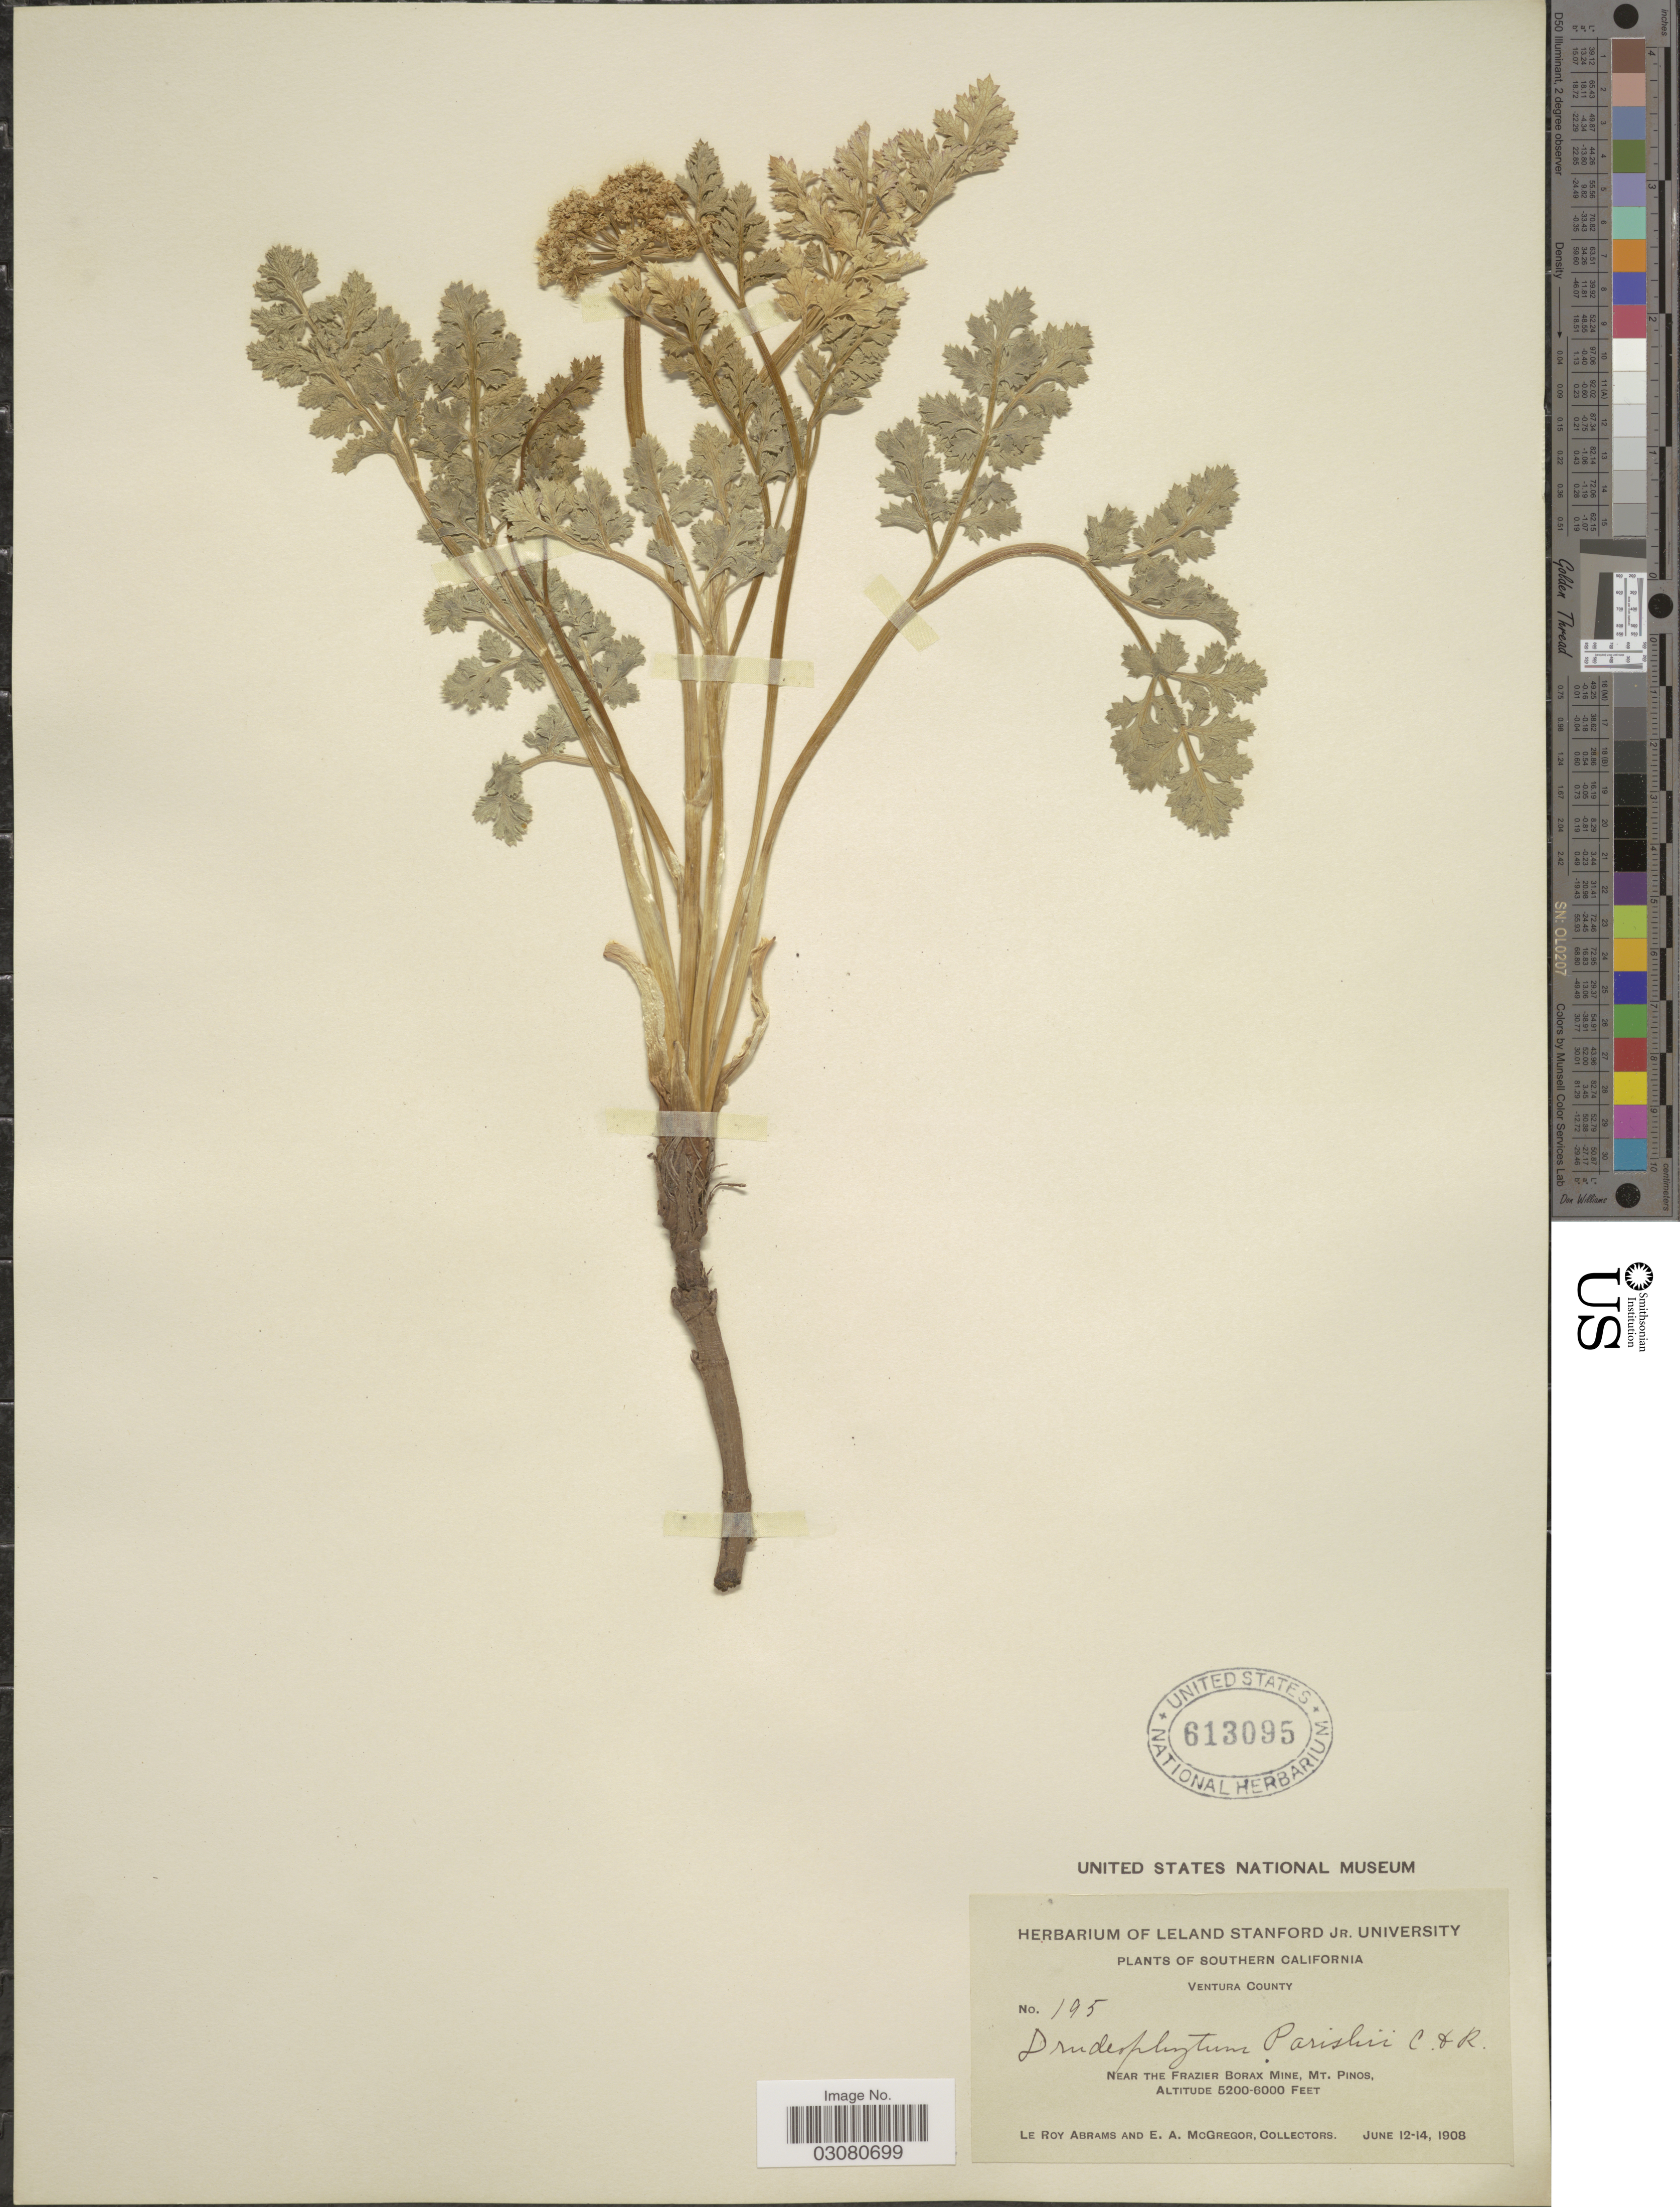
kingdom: Plantae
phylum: Tracheophyta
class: Magnoliopsida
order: Apiales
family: Apiaceae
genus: Drudeophytum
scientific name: Drudeophytum parishii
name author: (J.M. Coult. & Rose) J.M. Coult. & Rose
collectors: L. Abrams & E. A. McGregor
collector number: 195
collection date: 1908-06-12/1908-06-14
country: United States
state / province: California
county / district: Ventura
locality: Southern California. Ventura County. Near the Frazier Borax Mine, Mt. Pinos.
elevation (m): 1585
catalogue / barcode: US 613095